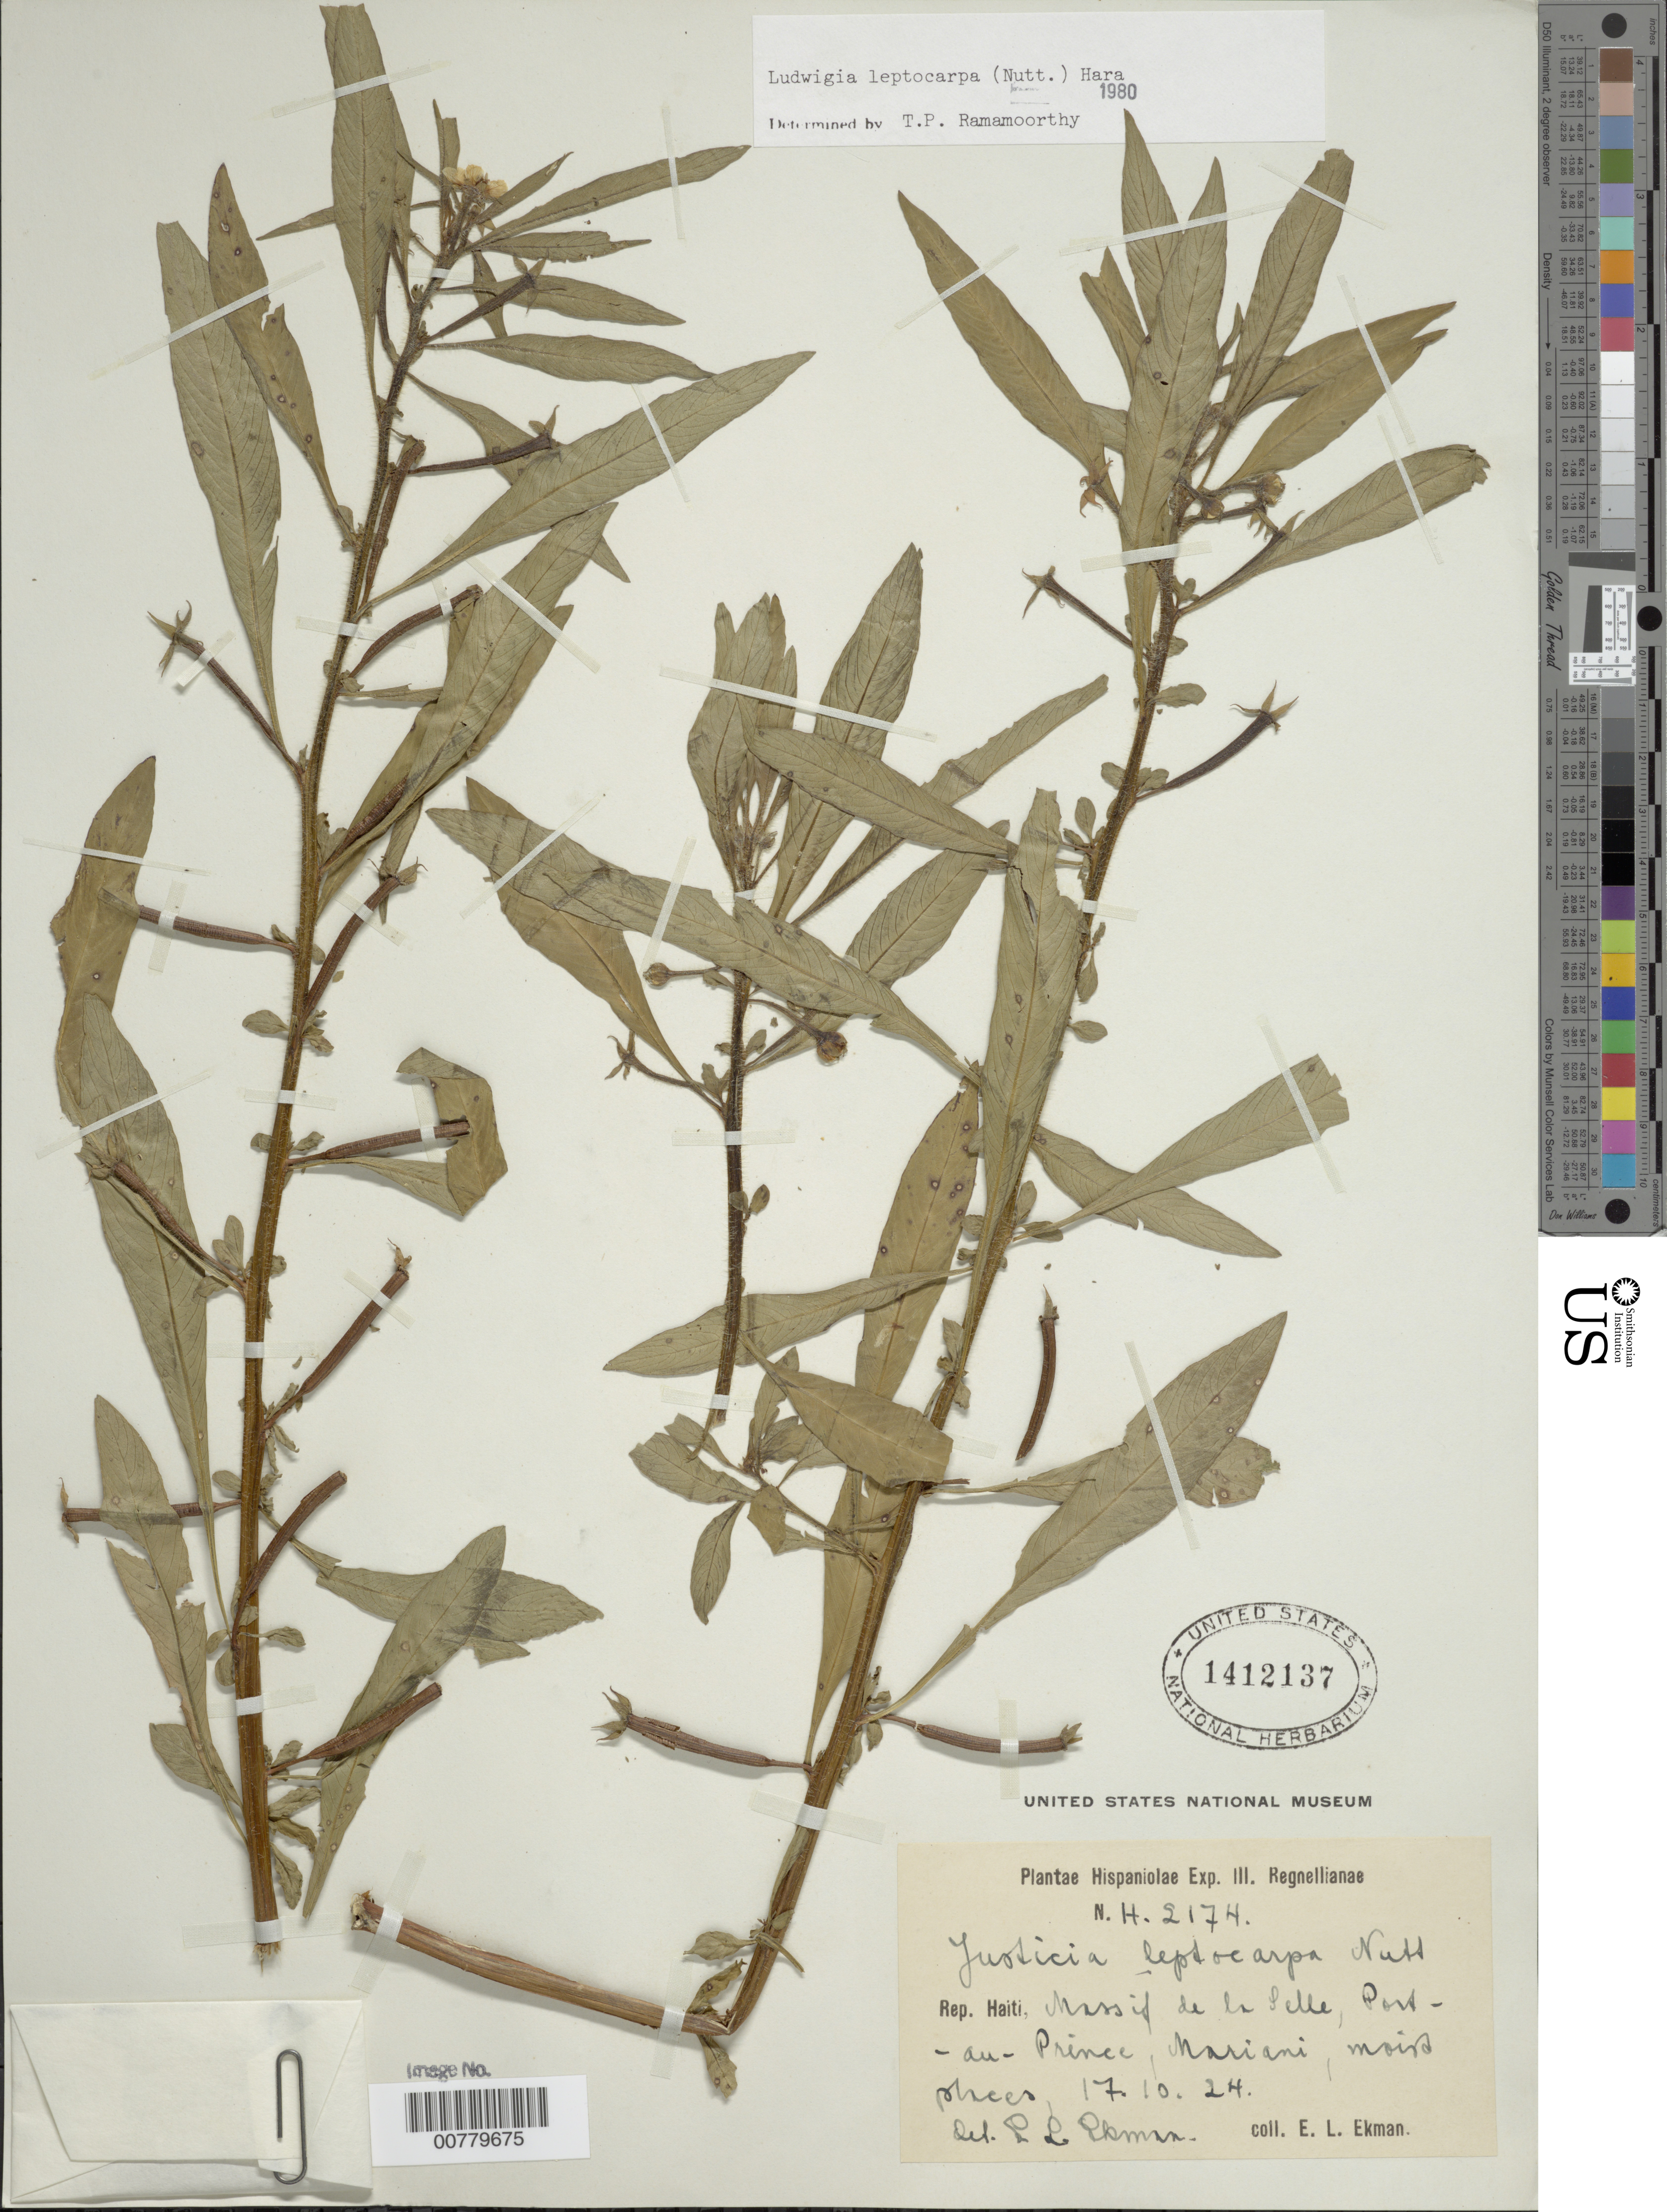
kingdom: Plantae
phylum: Tracheophyta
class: Magnoliopsida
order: Myrtales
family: Onagraceae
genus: Ludwigia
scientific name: Ludwigia leptocarpa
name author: (Nutt.) H. Hara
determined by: Ramamoorthy, T. P.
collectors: E. L. Ekman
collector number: H 2174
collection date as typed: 17 Oct 1924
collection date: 1924-10-17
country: Haiti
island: Hispaniola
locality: Massif de la Selle, Port-au-Prince, Mariani.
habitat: Moist places.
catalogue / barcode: US 1412137